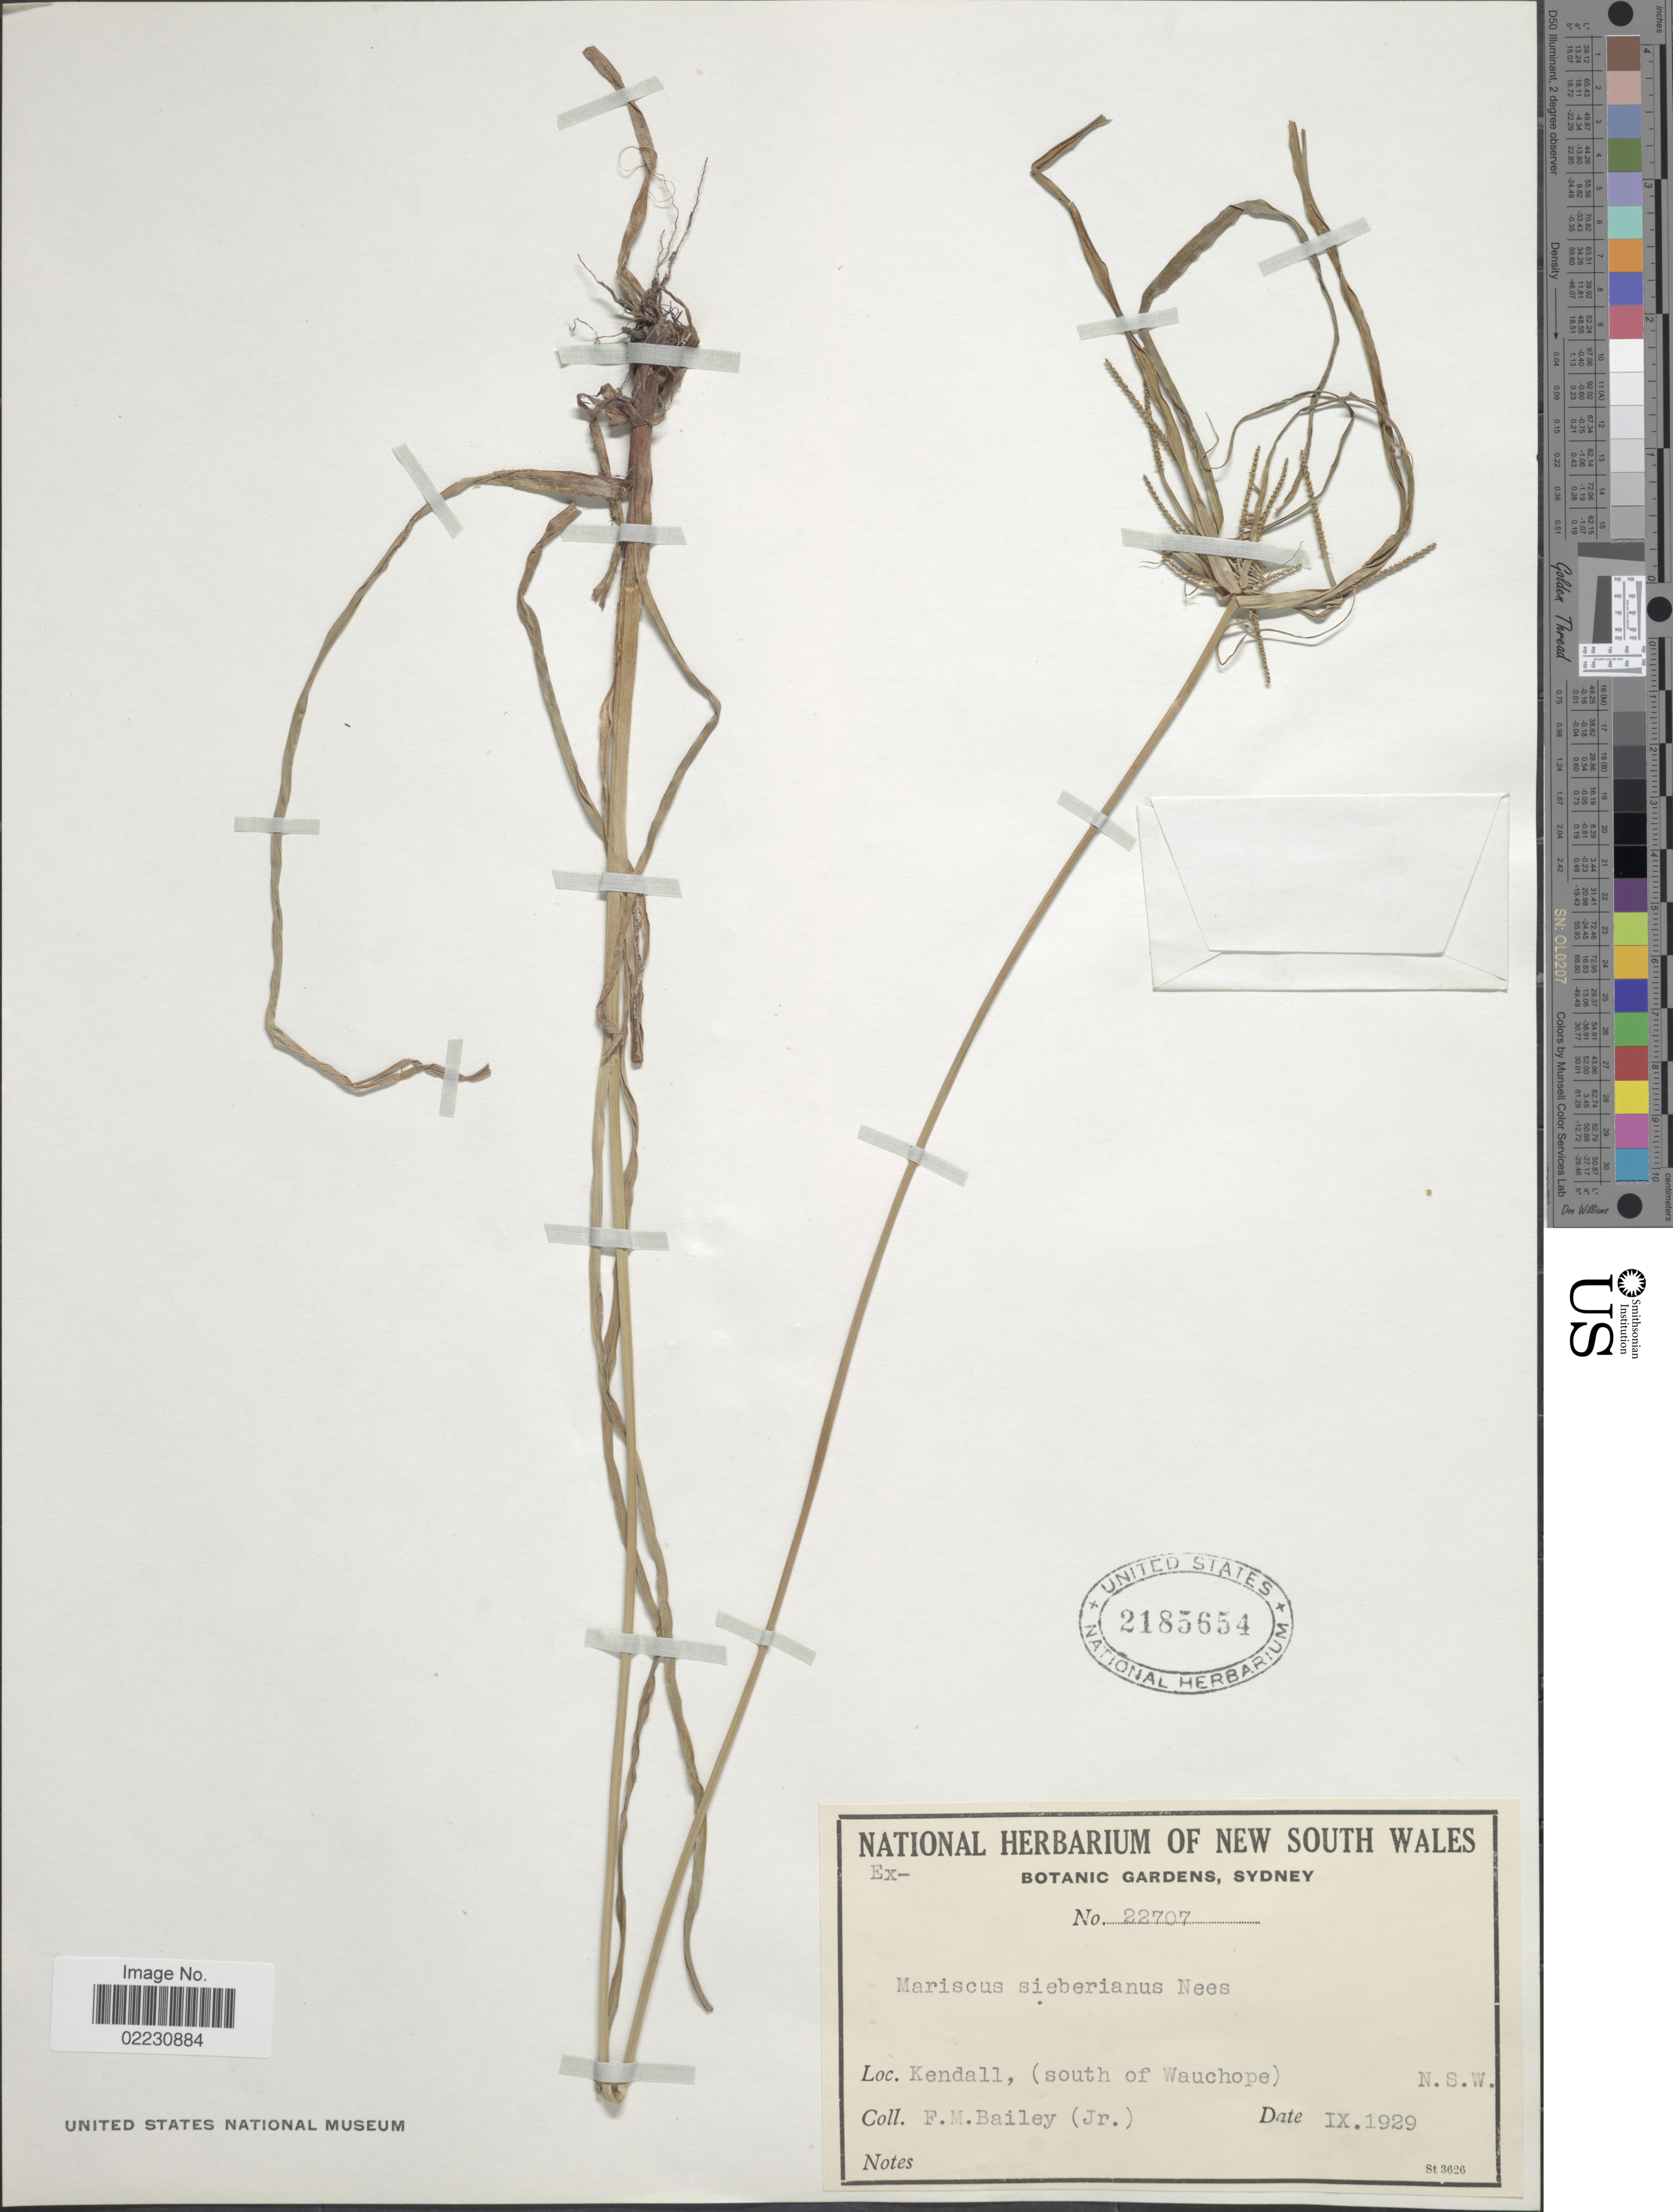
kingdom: Plantae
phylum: Tracheophyta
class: Liliopsida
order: Poales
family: Cyperaceae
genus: Cyperus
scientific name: Cyperus sieberianus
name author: Spreng.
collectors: F. M. Bailey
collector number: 22707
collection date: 1929-09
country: Australia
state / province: New South Wales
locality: Kendall (south of Wauchope), N.S.W.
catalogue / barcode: US 2185654